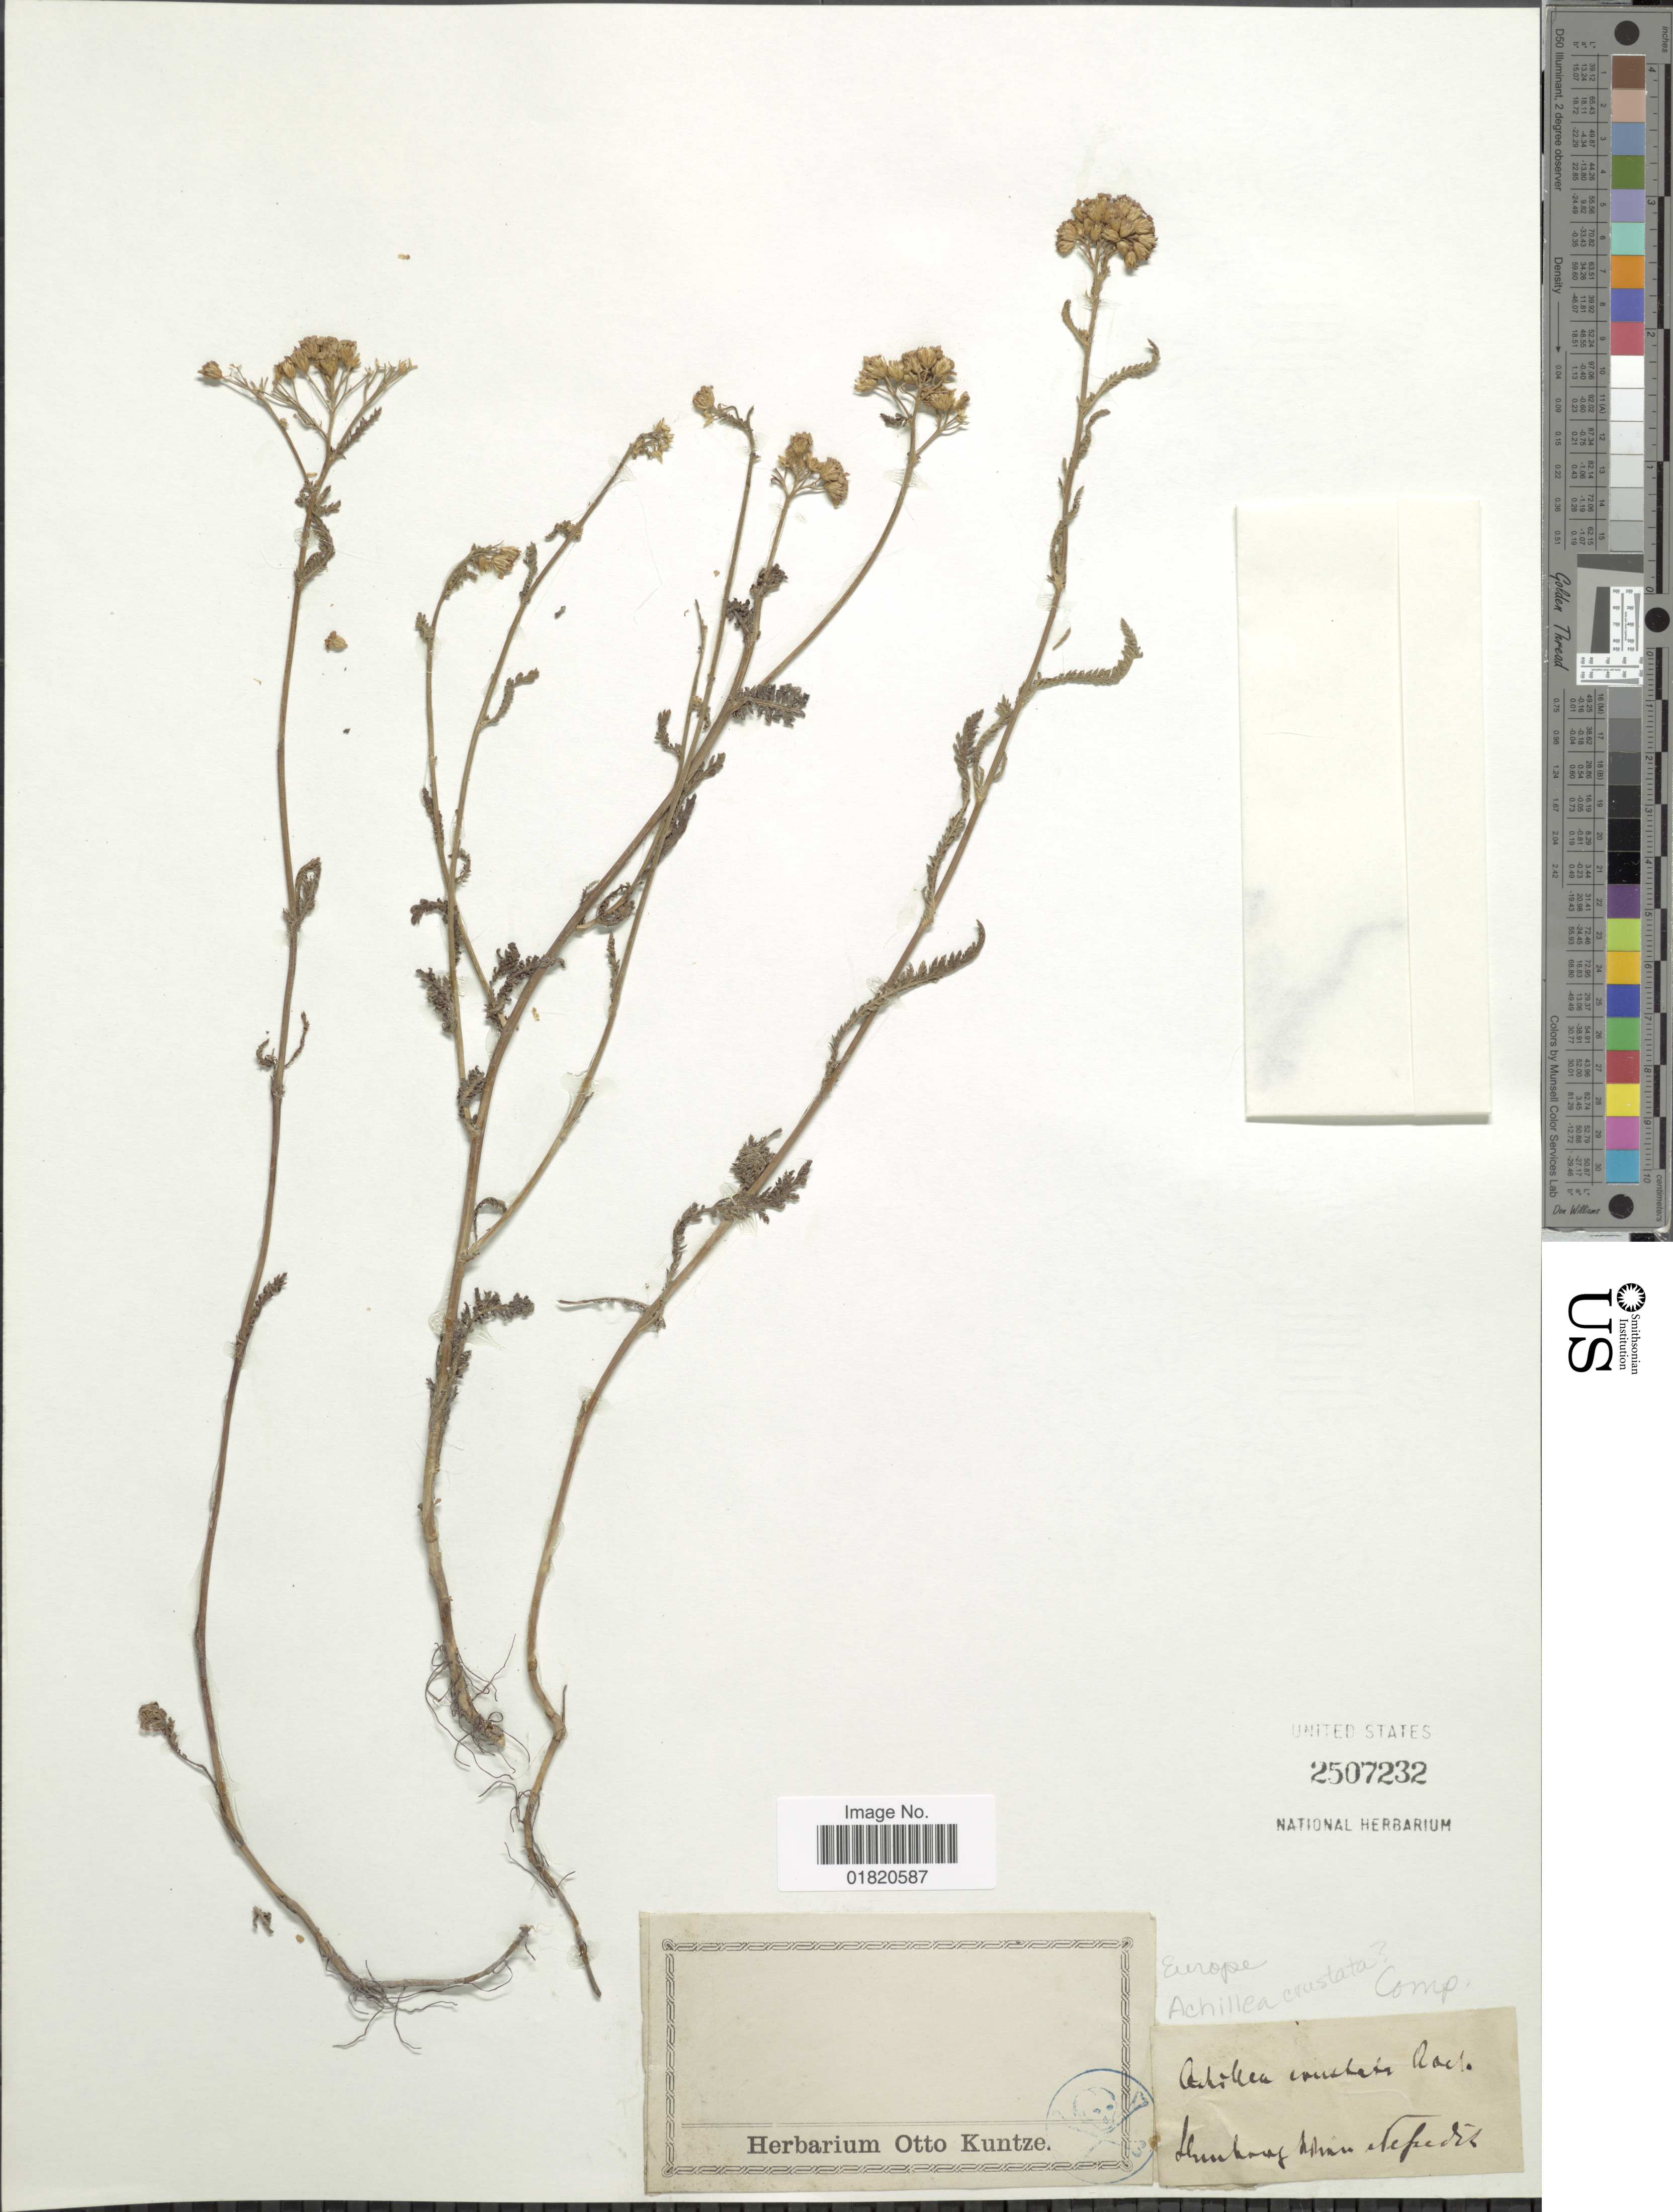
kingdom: Plantae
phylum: Tracheophyta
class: Magnoliopsida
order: Asterales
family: Asteraceae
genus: Achillea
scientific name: Achillea crustata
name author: Schur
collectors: ex herb. Otto Kuntze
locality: Humkauf apinn Tepedis [interpreted]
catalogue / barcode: US 2507232